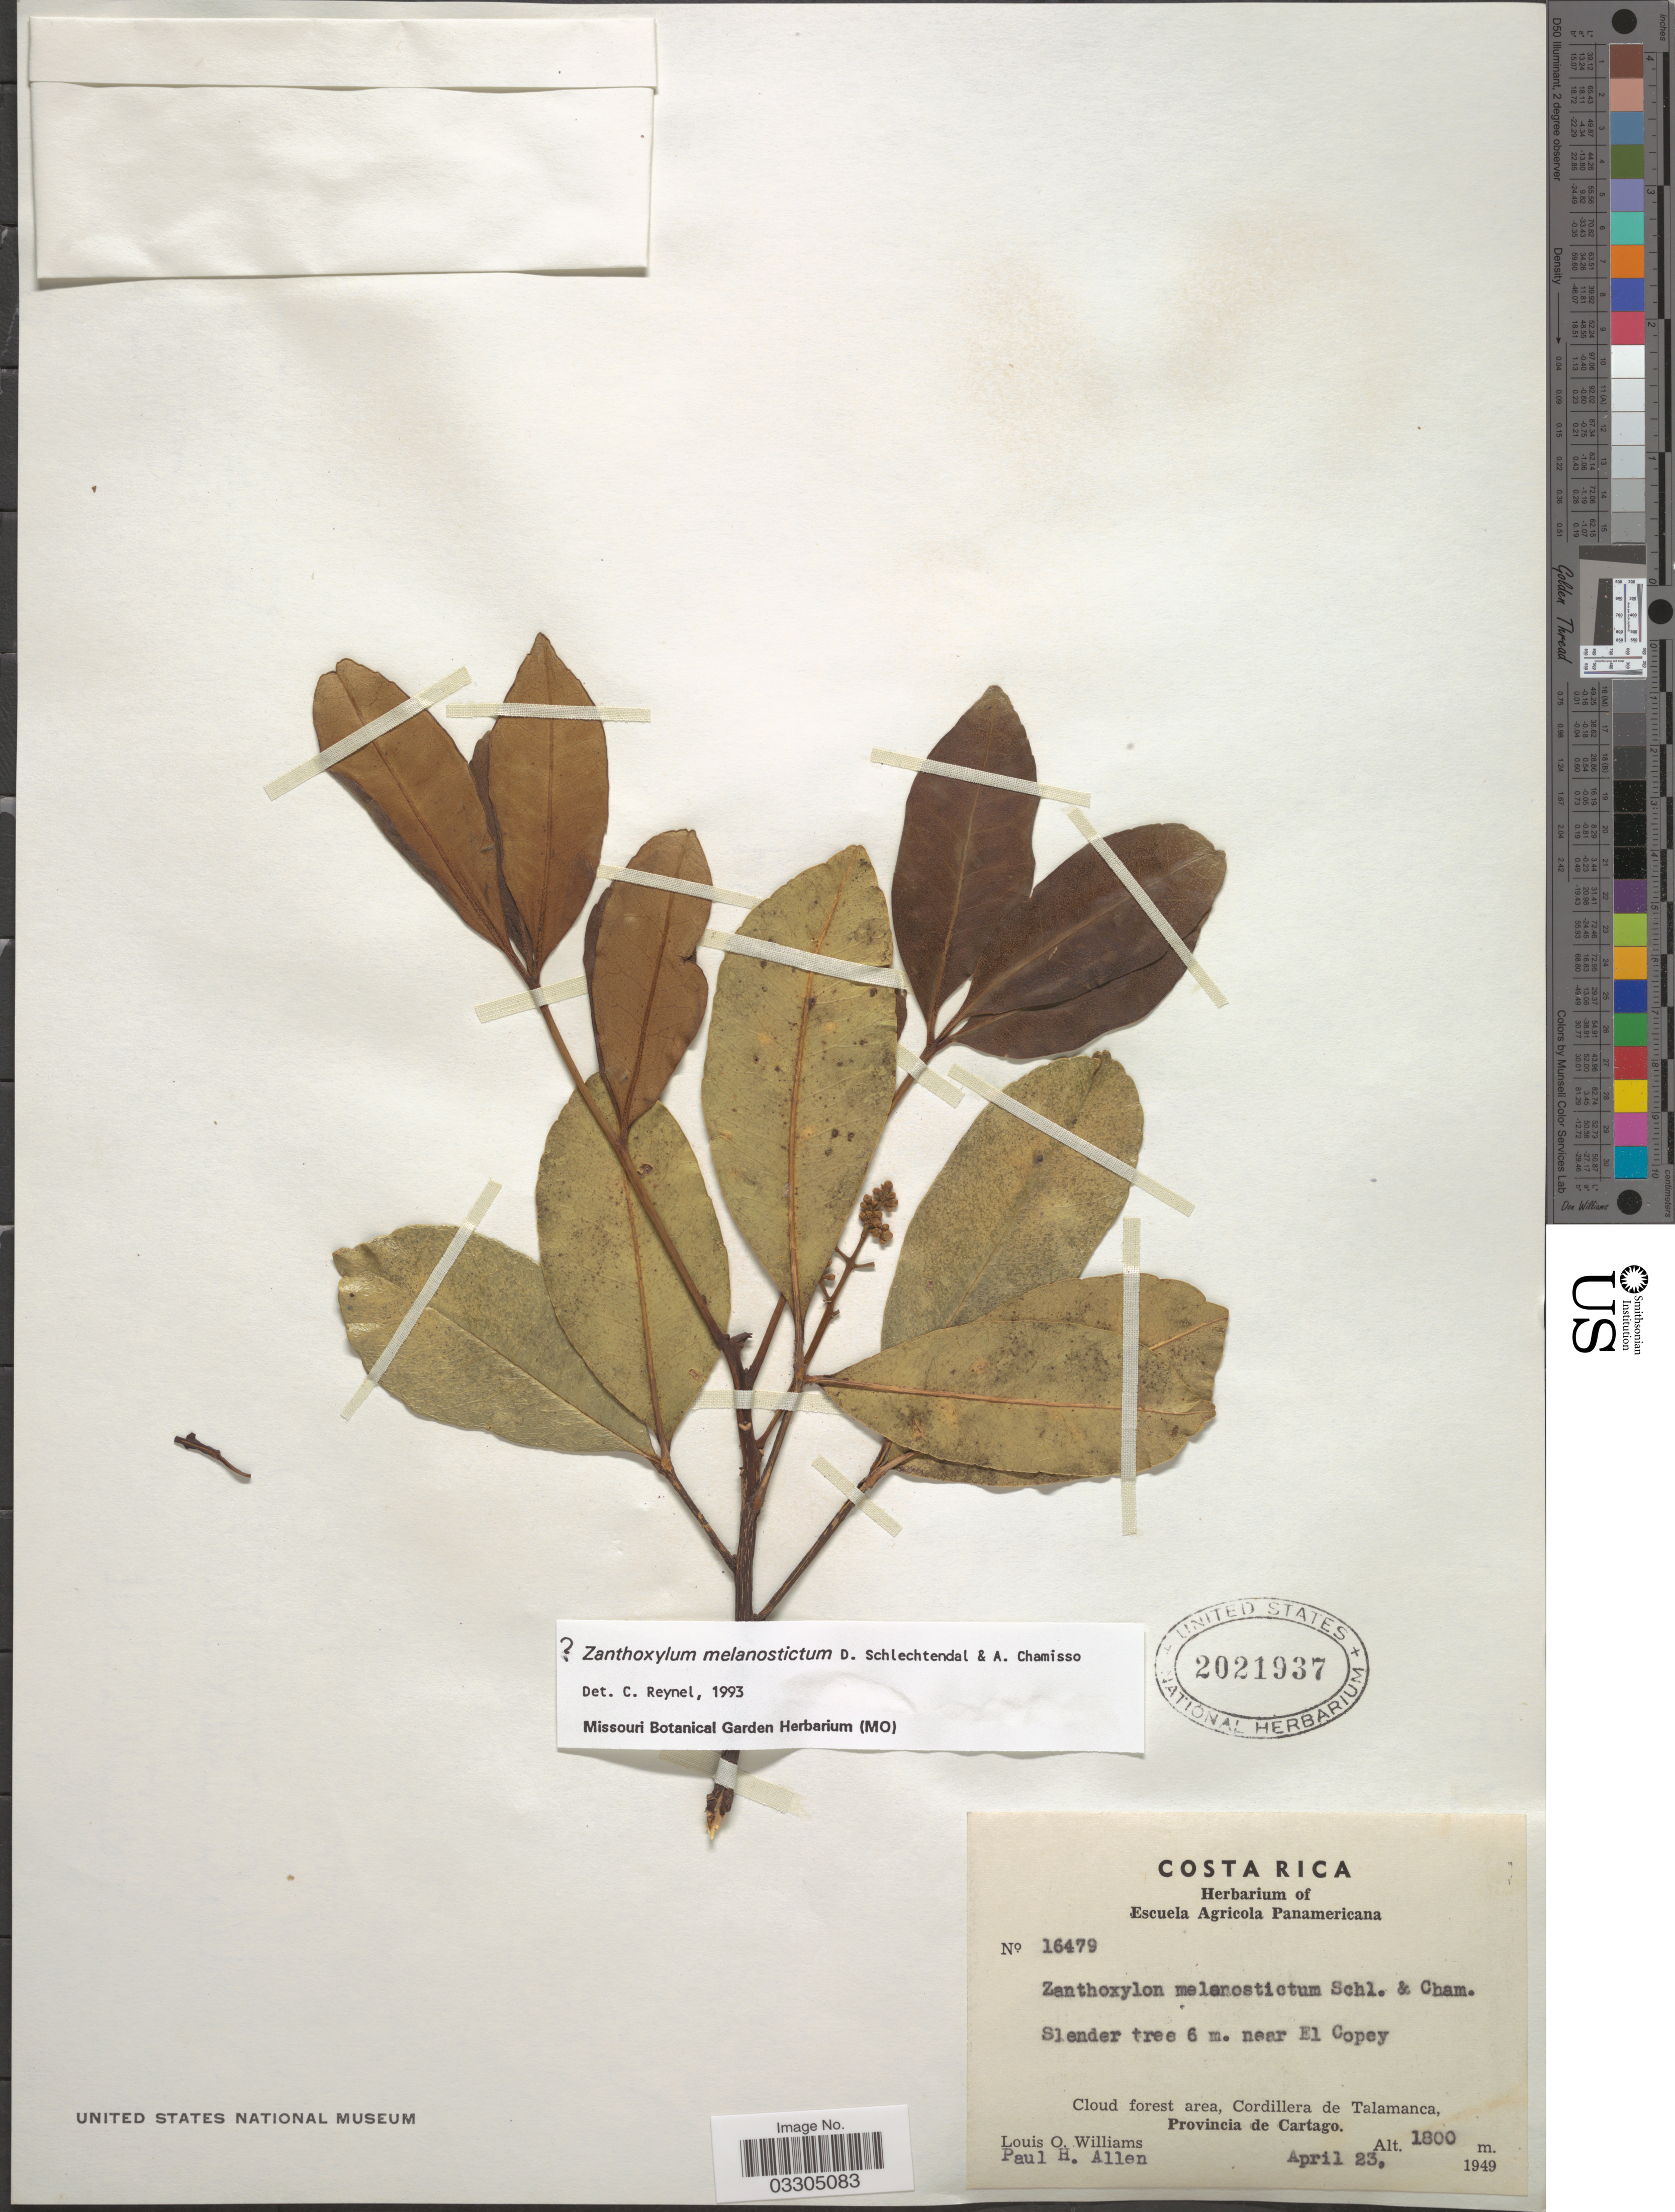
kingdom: Plantae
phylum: Tracheophyta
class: Magnoliopsida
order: Sapindales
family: Rutaceae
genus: Zanthoxylum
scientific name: Zanthoxylum melanostictum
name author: Schltdl. & Cham.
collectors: L. O. Williams & P. H. Allen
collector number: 16479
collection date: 1949-04-23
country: Costa Rica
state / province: Cartago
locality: Near El Copey, Cloud forest area, Cordillera de Talamanca.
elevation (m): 1800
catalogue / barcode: US 2021937